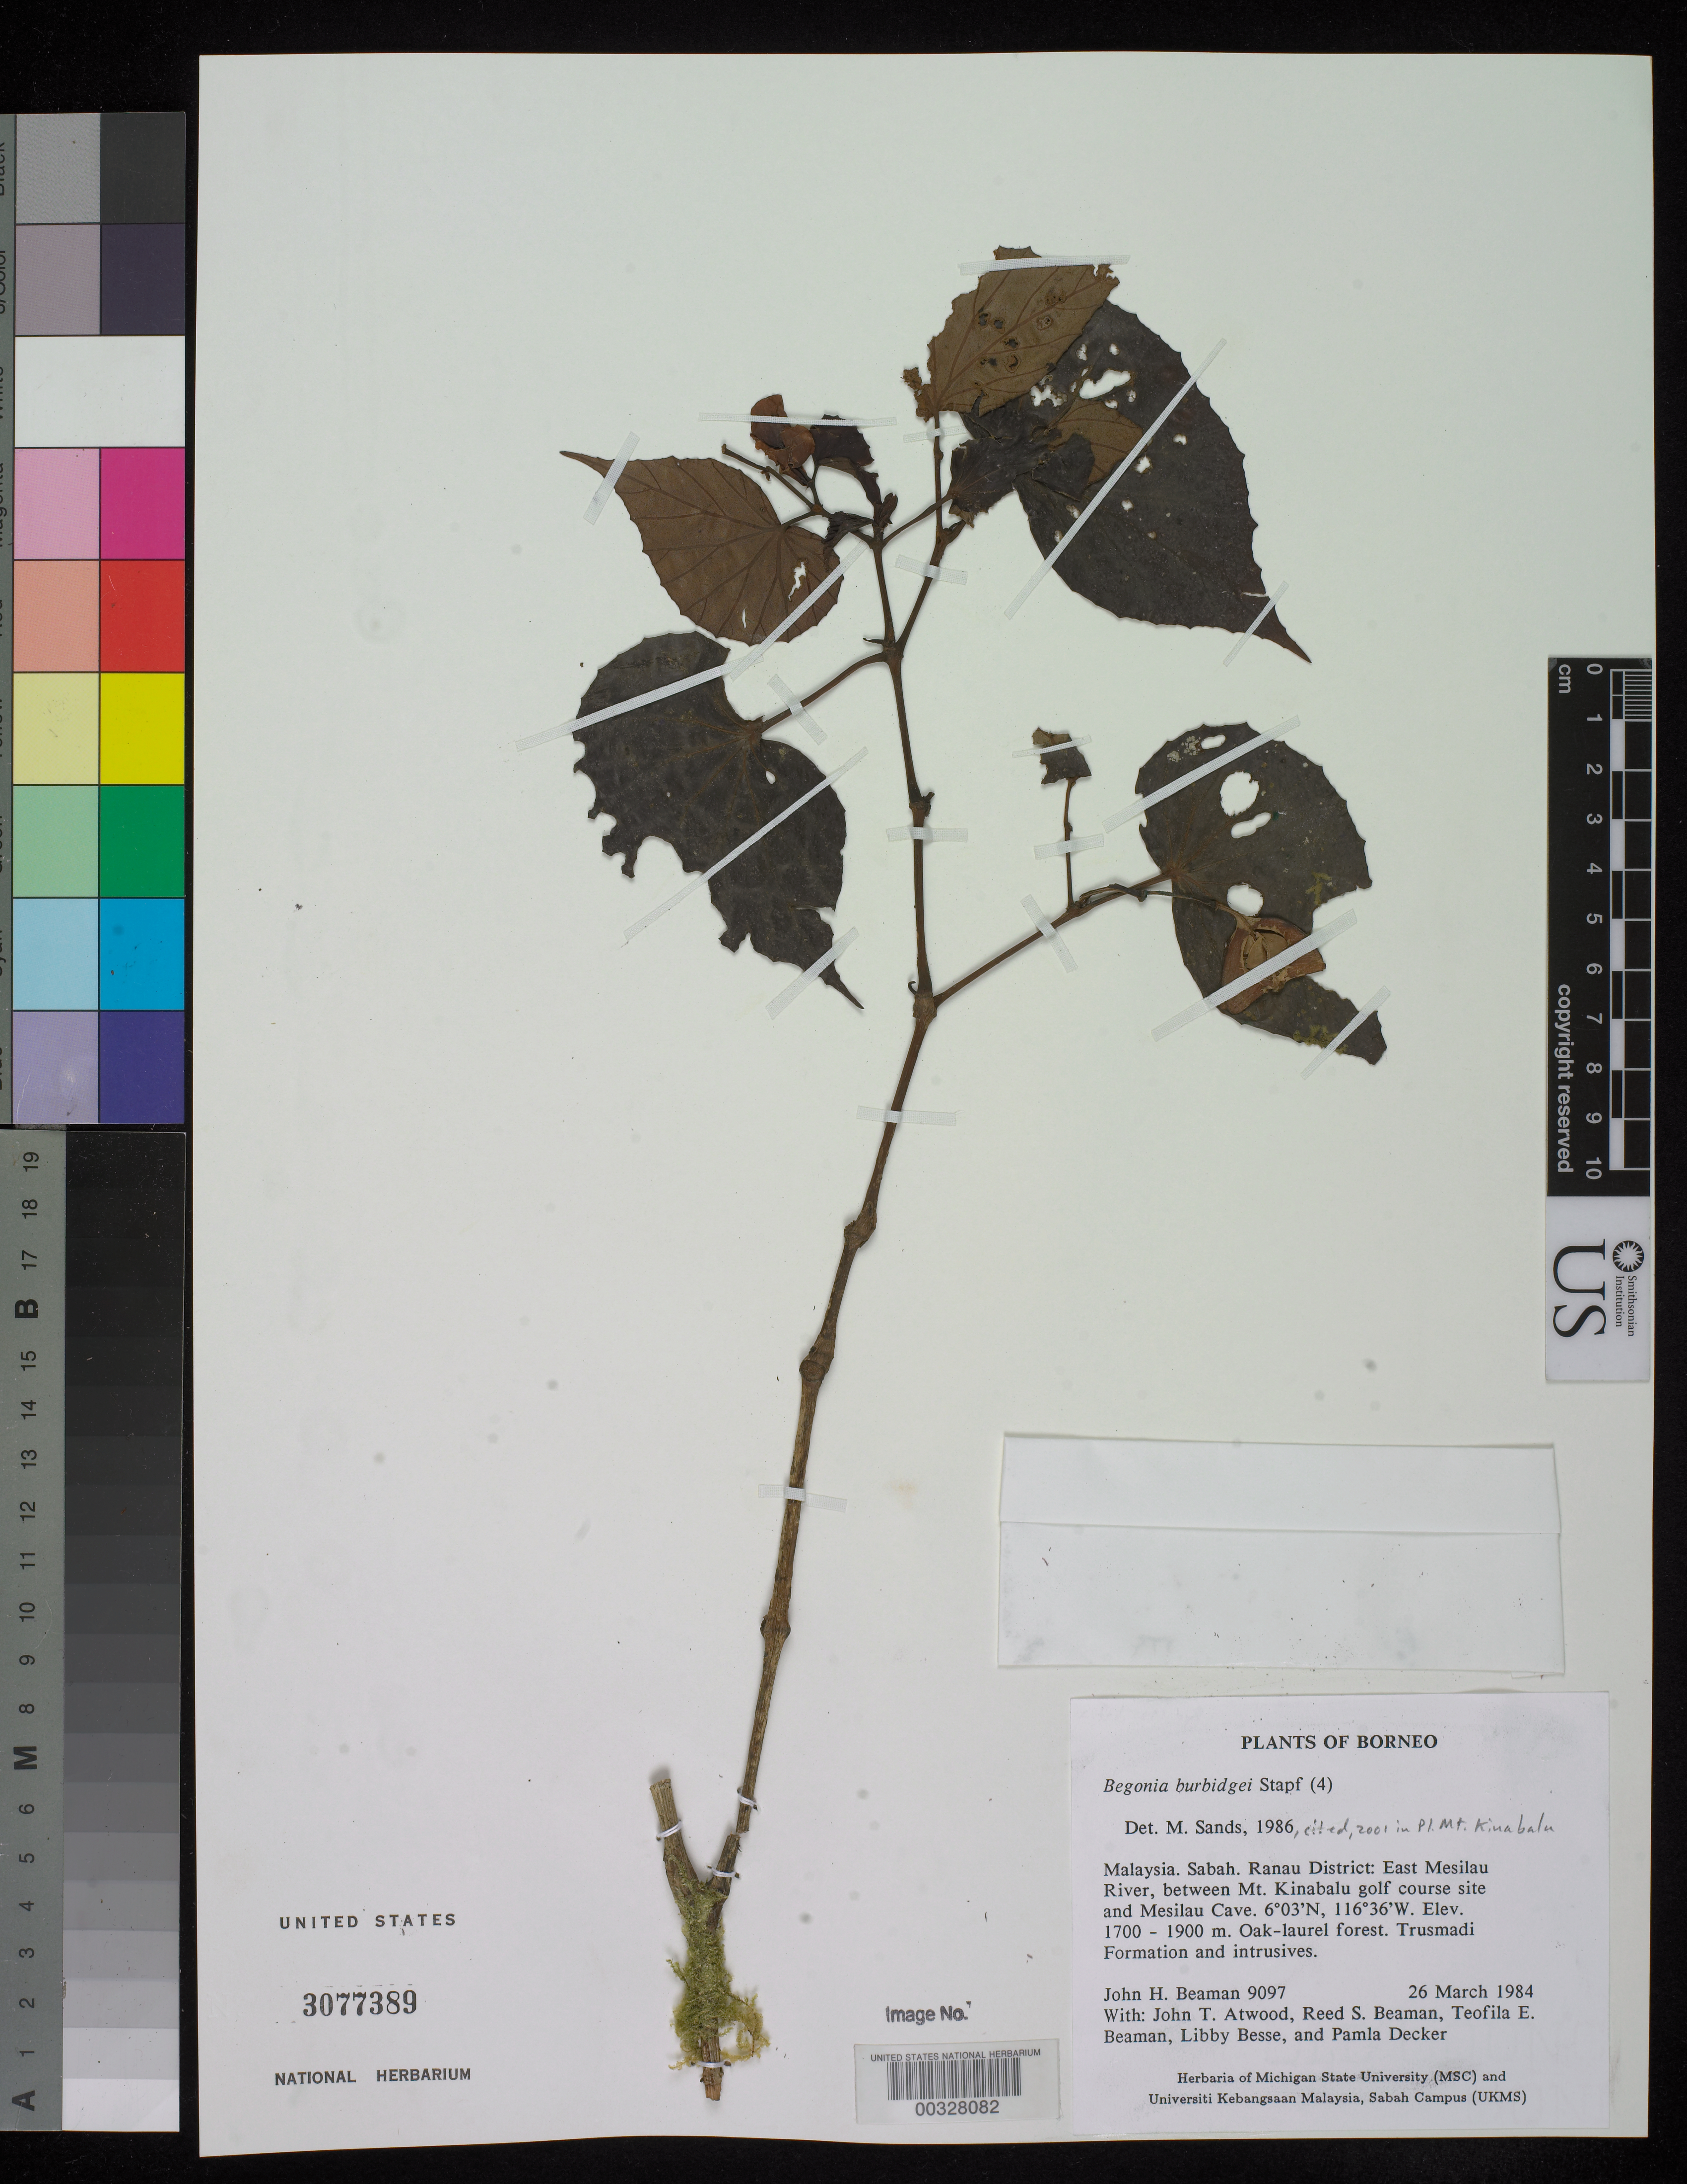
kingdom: Plantae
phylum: Tracheophyta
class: Magnoliopsida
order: Cucurbitales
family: Begoniaceae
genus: Begonia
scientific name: Begonia burbidgei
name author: Stapf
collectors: J. H. Beaman, J. T. Atwood, R. S. Beaman, T. E. Beaman, Libby Besse & P. Decker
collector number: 9097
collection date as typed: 26 Mar 1984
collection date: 1984-03-26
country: Malaysia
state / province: Sabah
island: Borneo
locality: Ranau district, east mesilau river, between mt. kinabalu golf course site & mesilau cave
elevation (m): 1700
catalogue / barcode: US 3077389